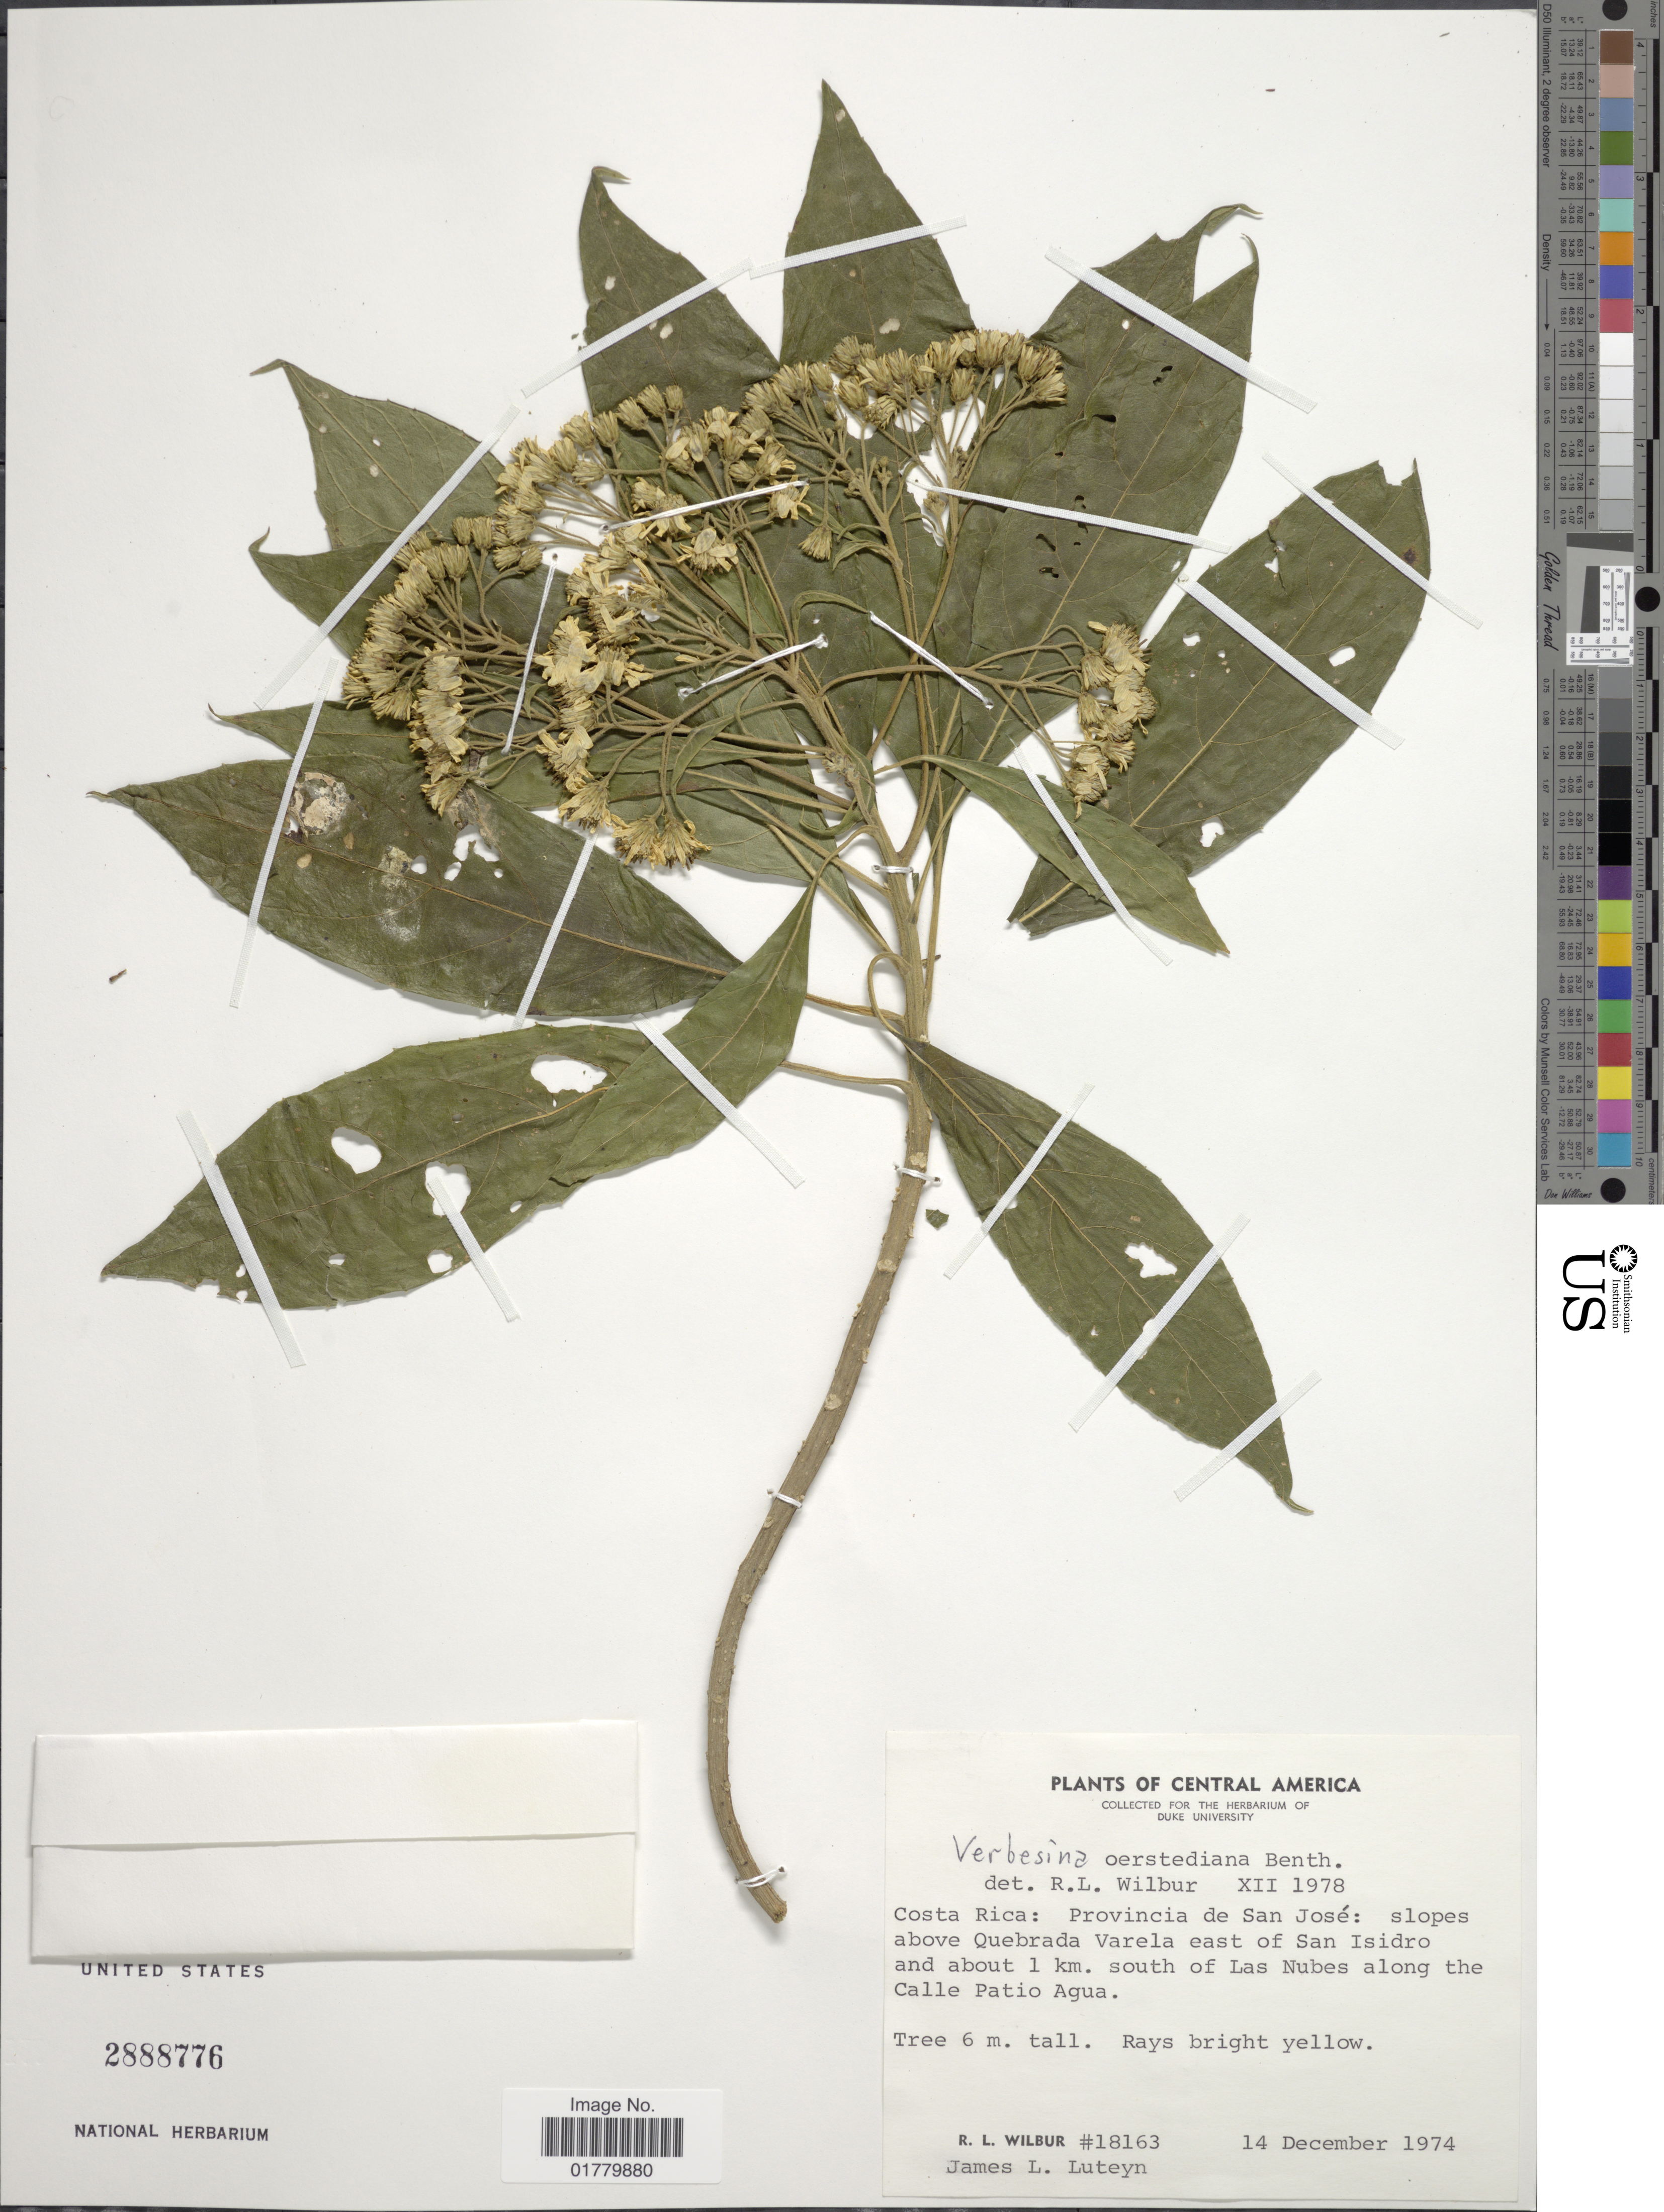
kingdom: Plantae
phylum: Tracheophyta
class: Magnoliopsida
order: Asterales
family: Asteraceae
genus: Verbesina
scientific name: Verbesina oerstediana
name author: Benth. in Oerst.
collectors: R. L. Wilbur & J. L. Luteyn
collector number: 18163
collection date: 1974-12-14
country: Costa Rica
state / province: San José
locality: Slopes above Quebrada Varela east of San Isidro and about 1 km. south of Las Nubes along the Calle Patio Agua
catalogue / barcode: US 2888776